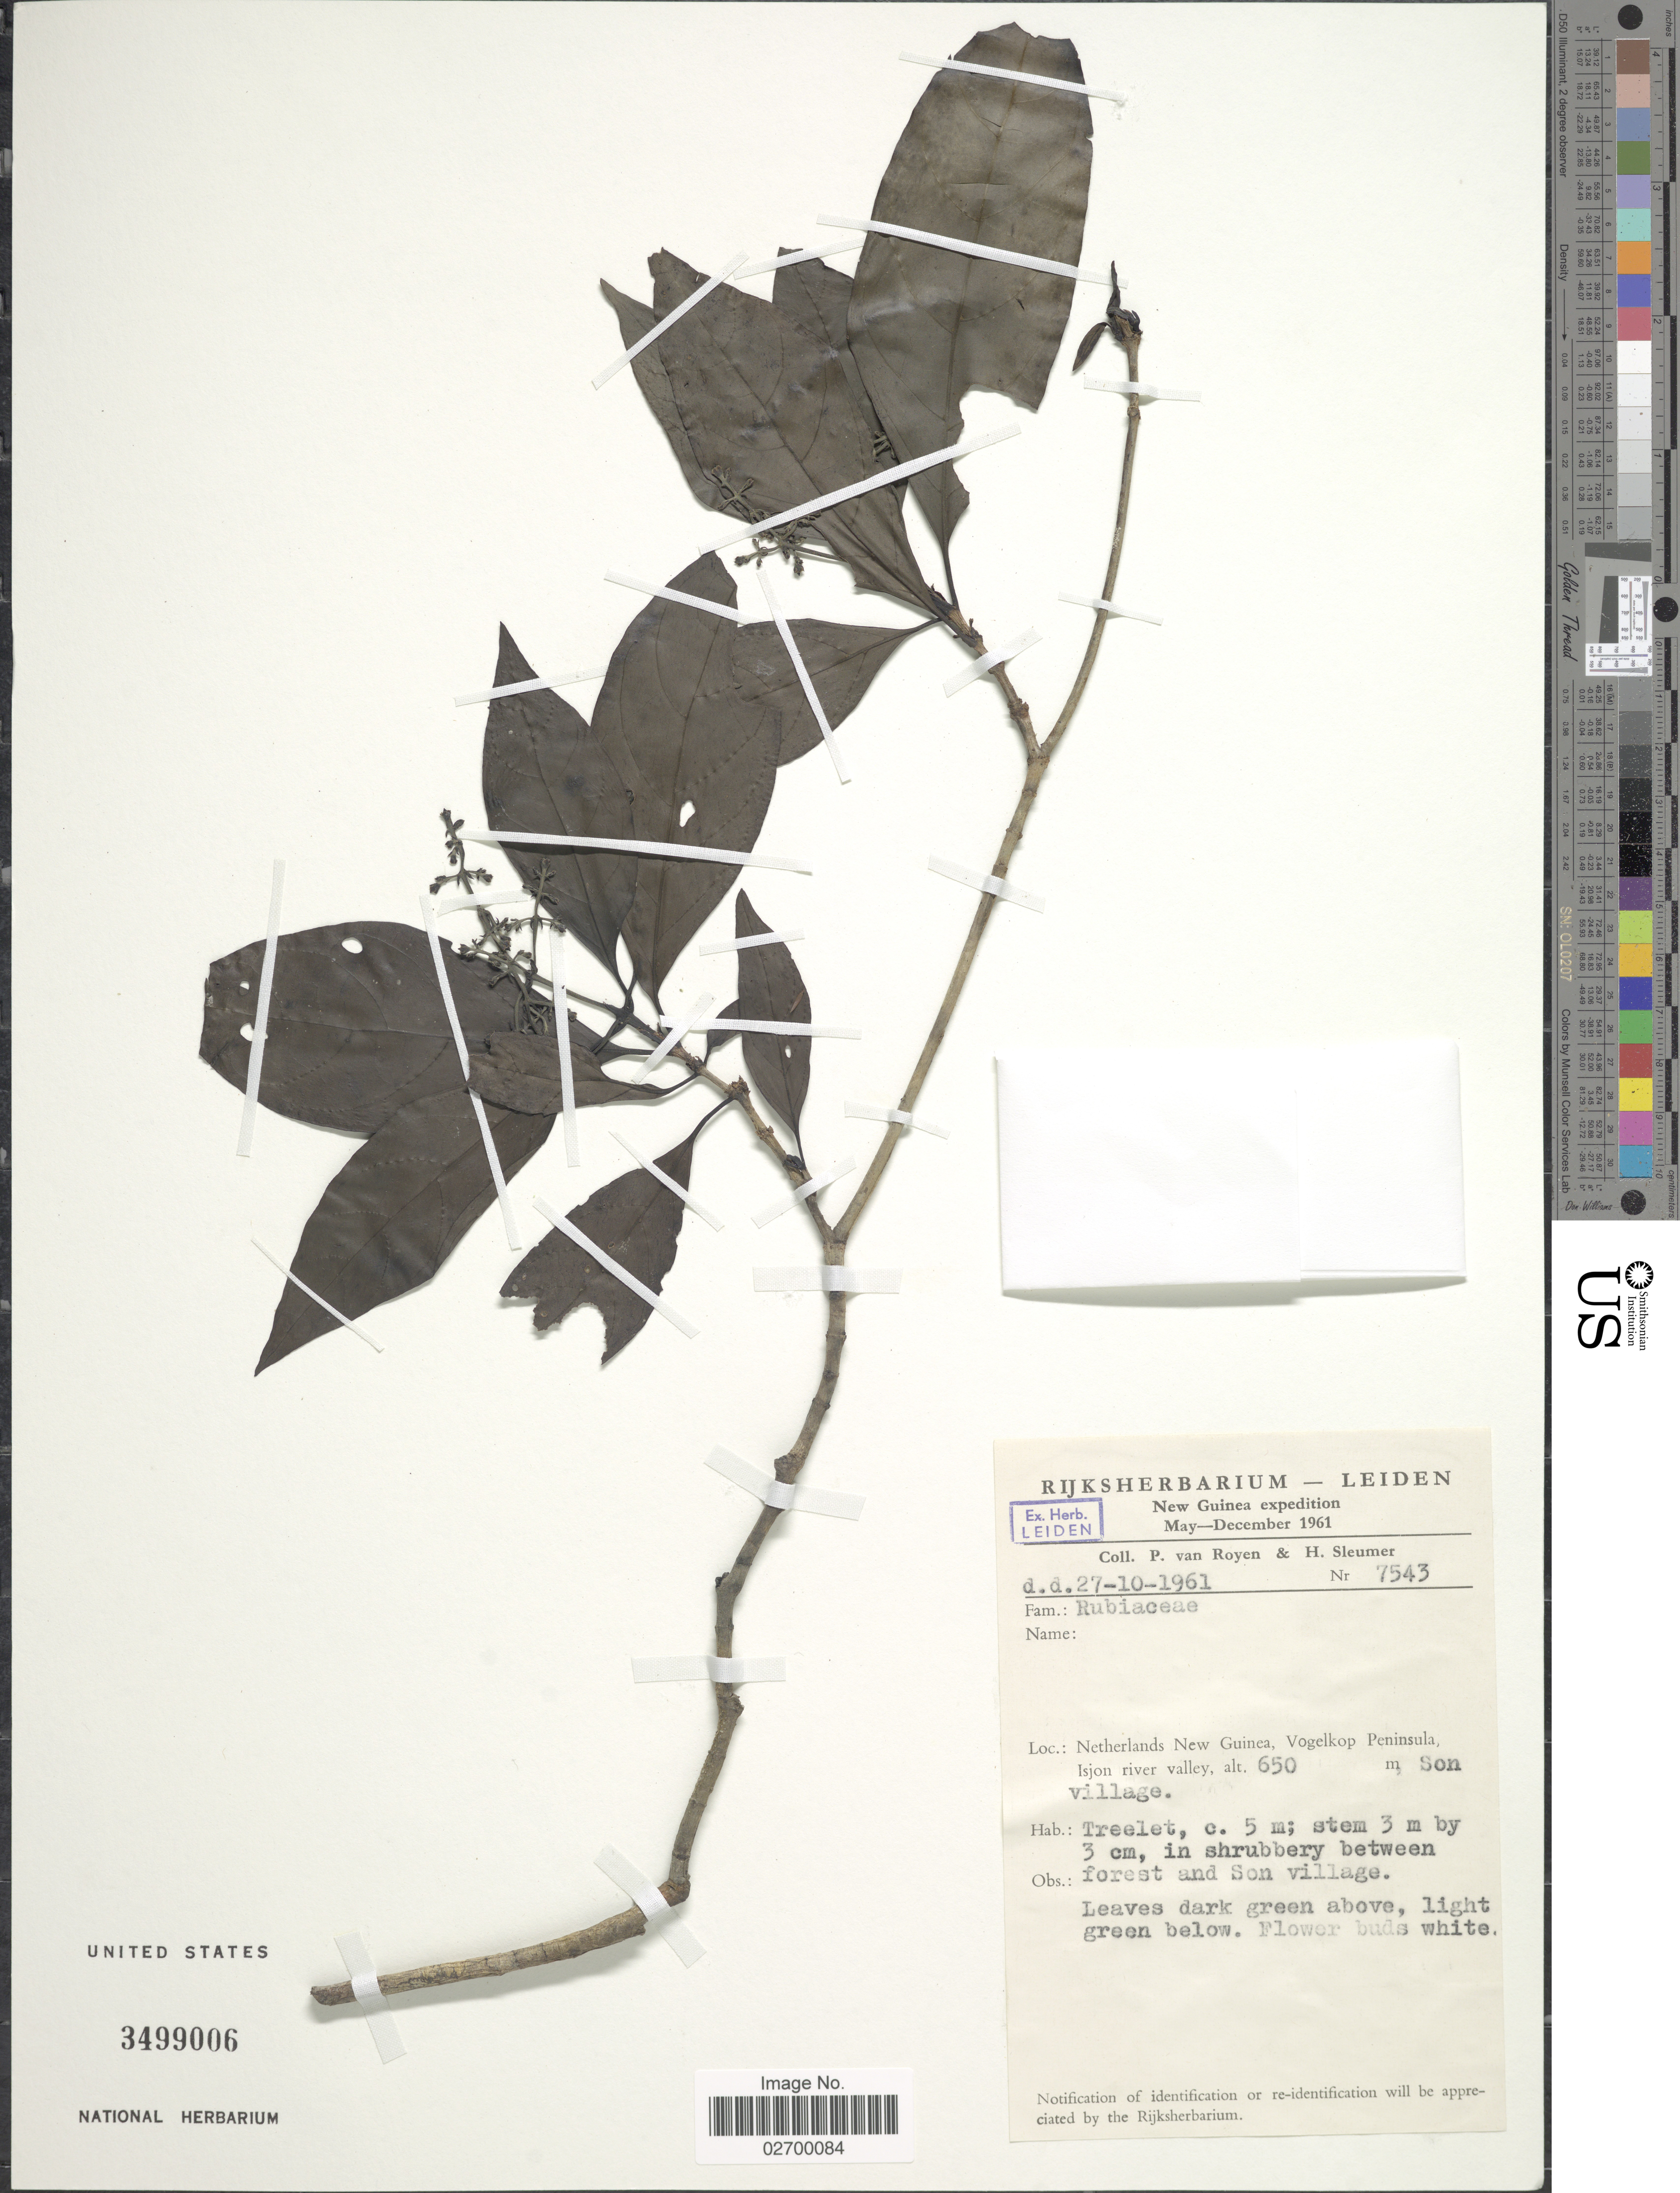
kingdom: Plantae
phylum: Tracheophyta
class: Magnoliopsida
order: Gentianales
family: Rubiaceae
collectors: P. van Royen & H. O. Sleumer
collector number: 7543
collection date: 1961-10-27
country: Indonesia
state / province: Papua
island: New Guinea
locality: New Guinea. Netherlands New Guinea. Vogelkop Peninsula, Isjon river valley Son Village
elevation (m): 650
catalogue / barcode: US 3499006